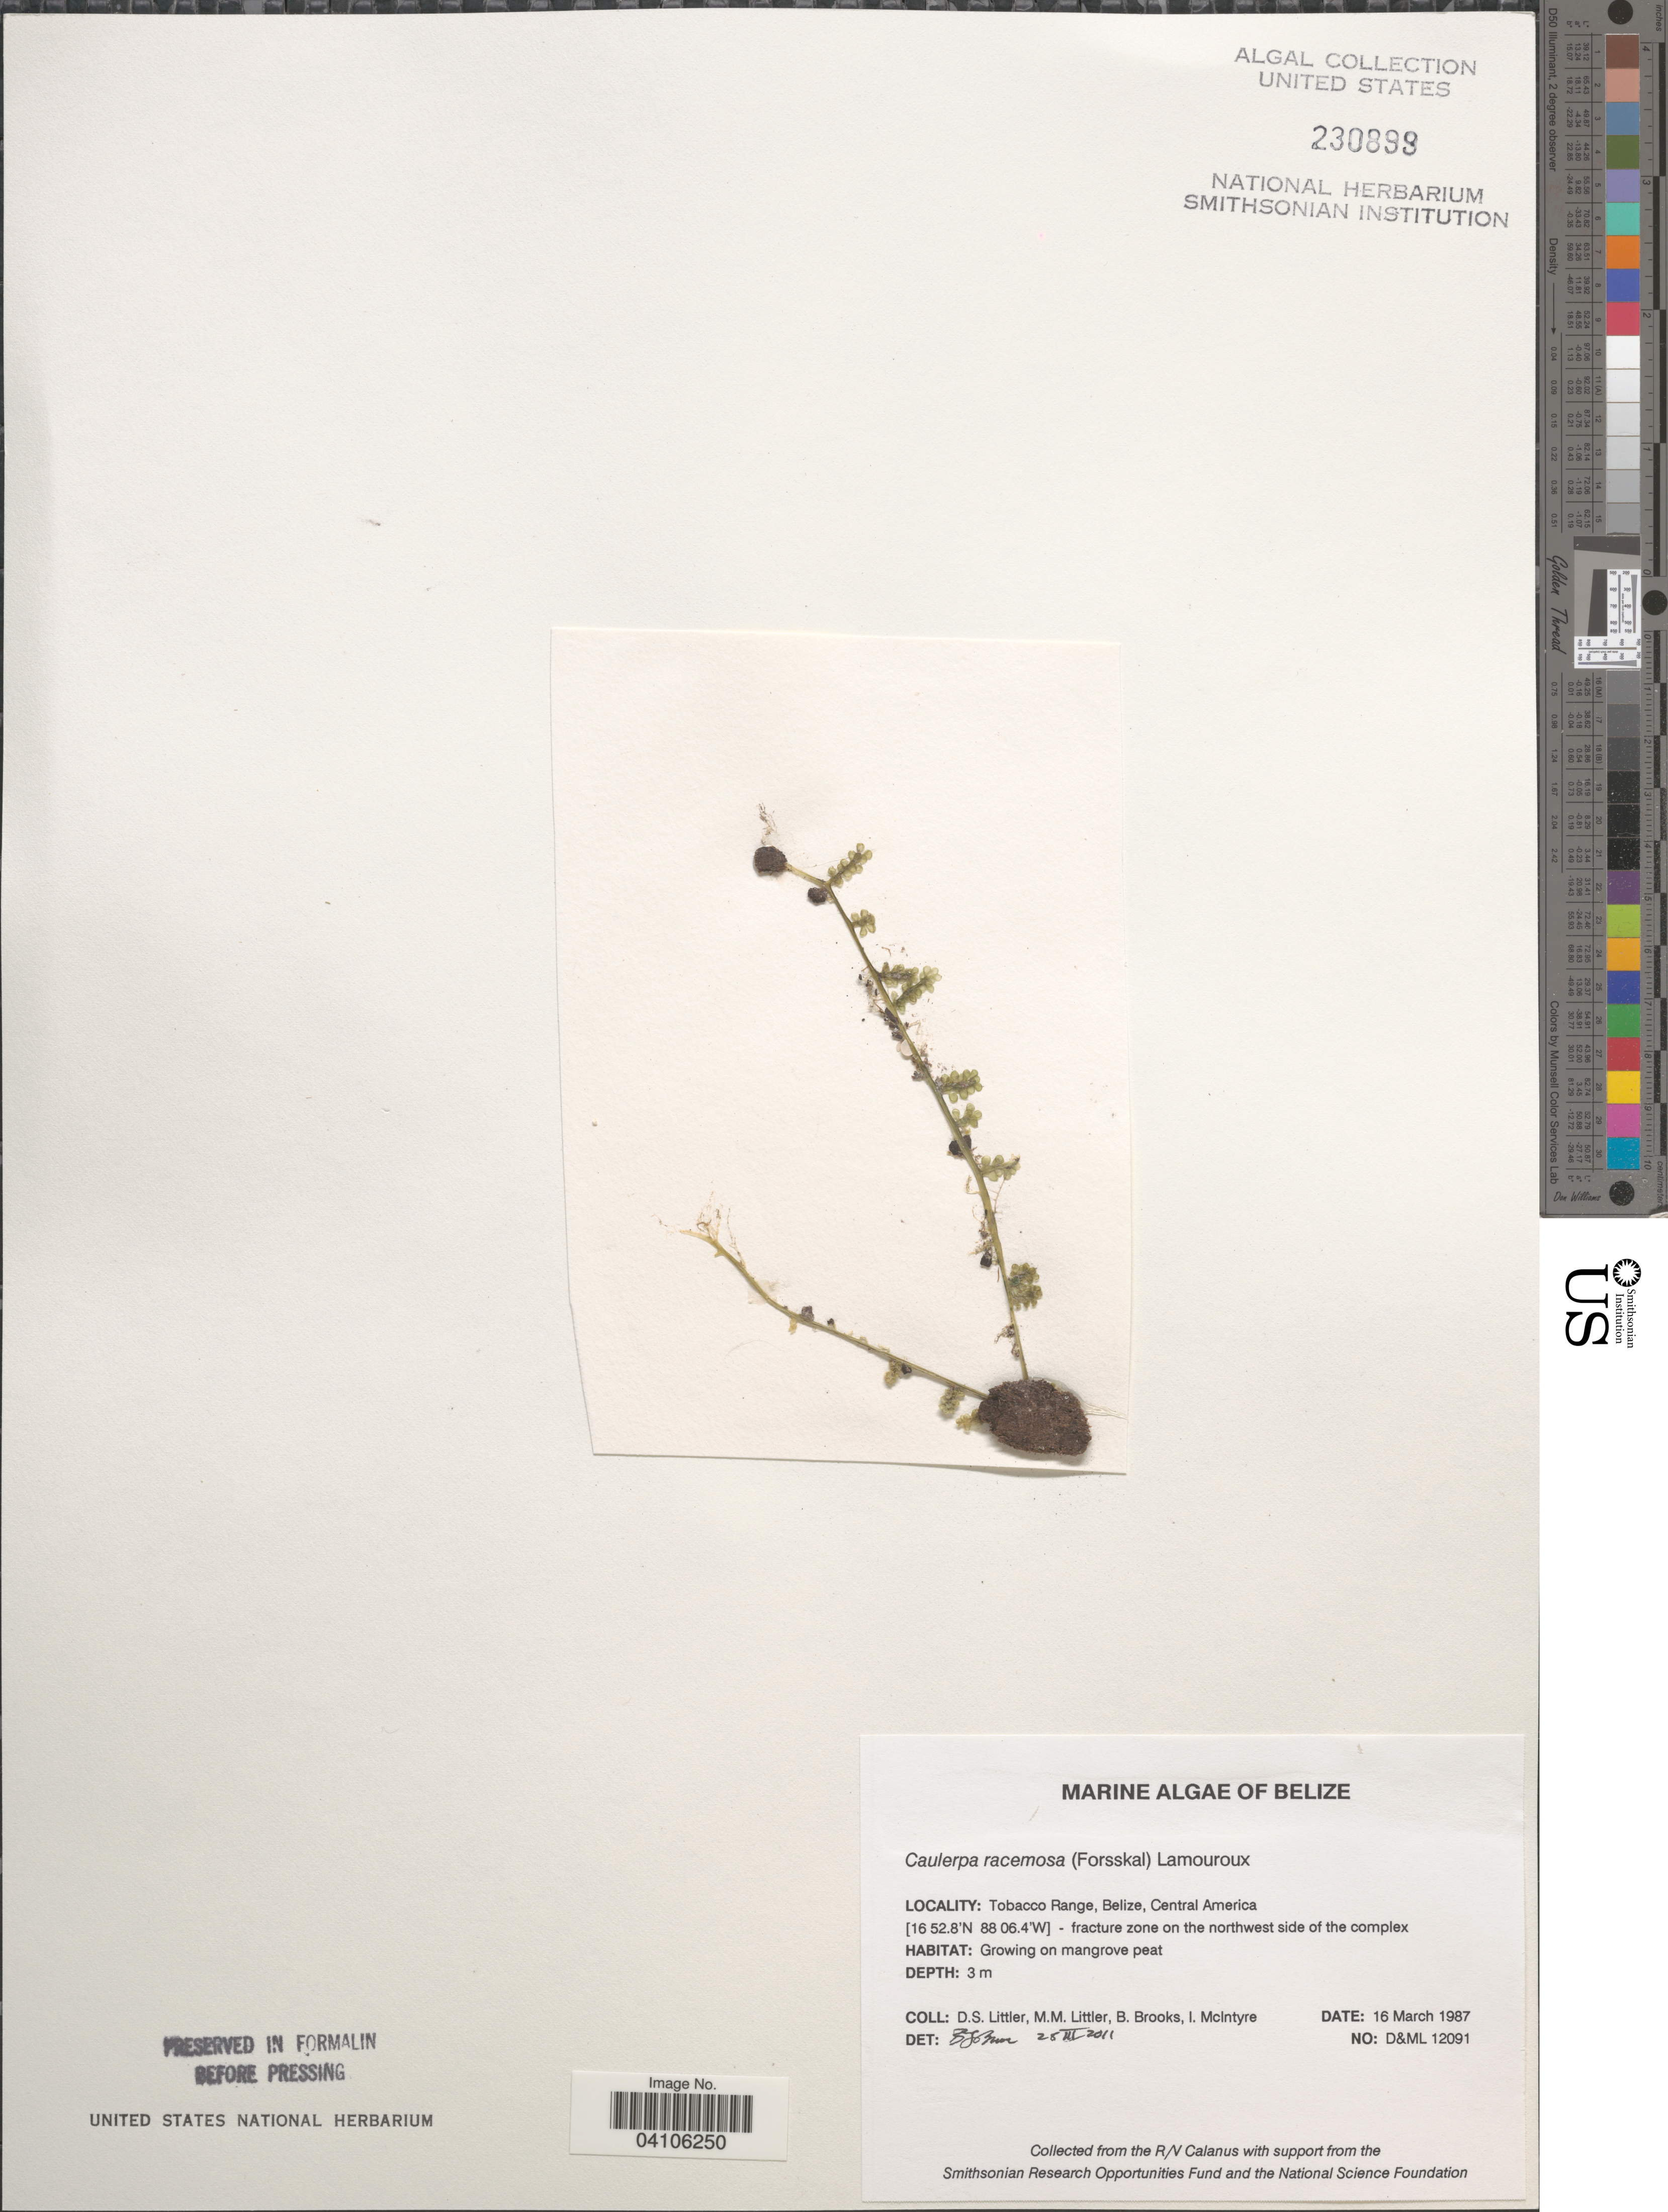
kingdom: Plantae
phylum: Chlorophyta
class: Ulvophyceae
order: Bryopsidales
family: Caulerpaceae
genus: Caulerpa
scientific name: Caulerpa racemosa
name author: (Forssk.) J. Agardh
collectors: D. S. Littler, B. Brooks & I. McIntyre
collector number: D&ML12091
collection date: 1987-03-16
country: Belize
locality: Tobacco Range - fracture zone on the northwest side of the complex.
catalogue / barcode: US 230899